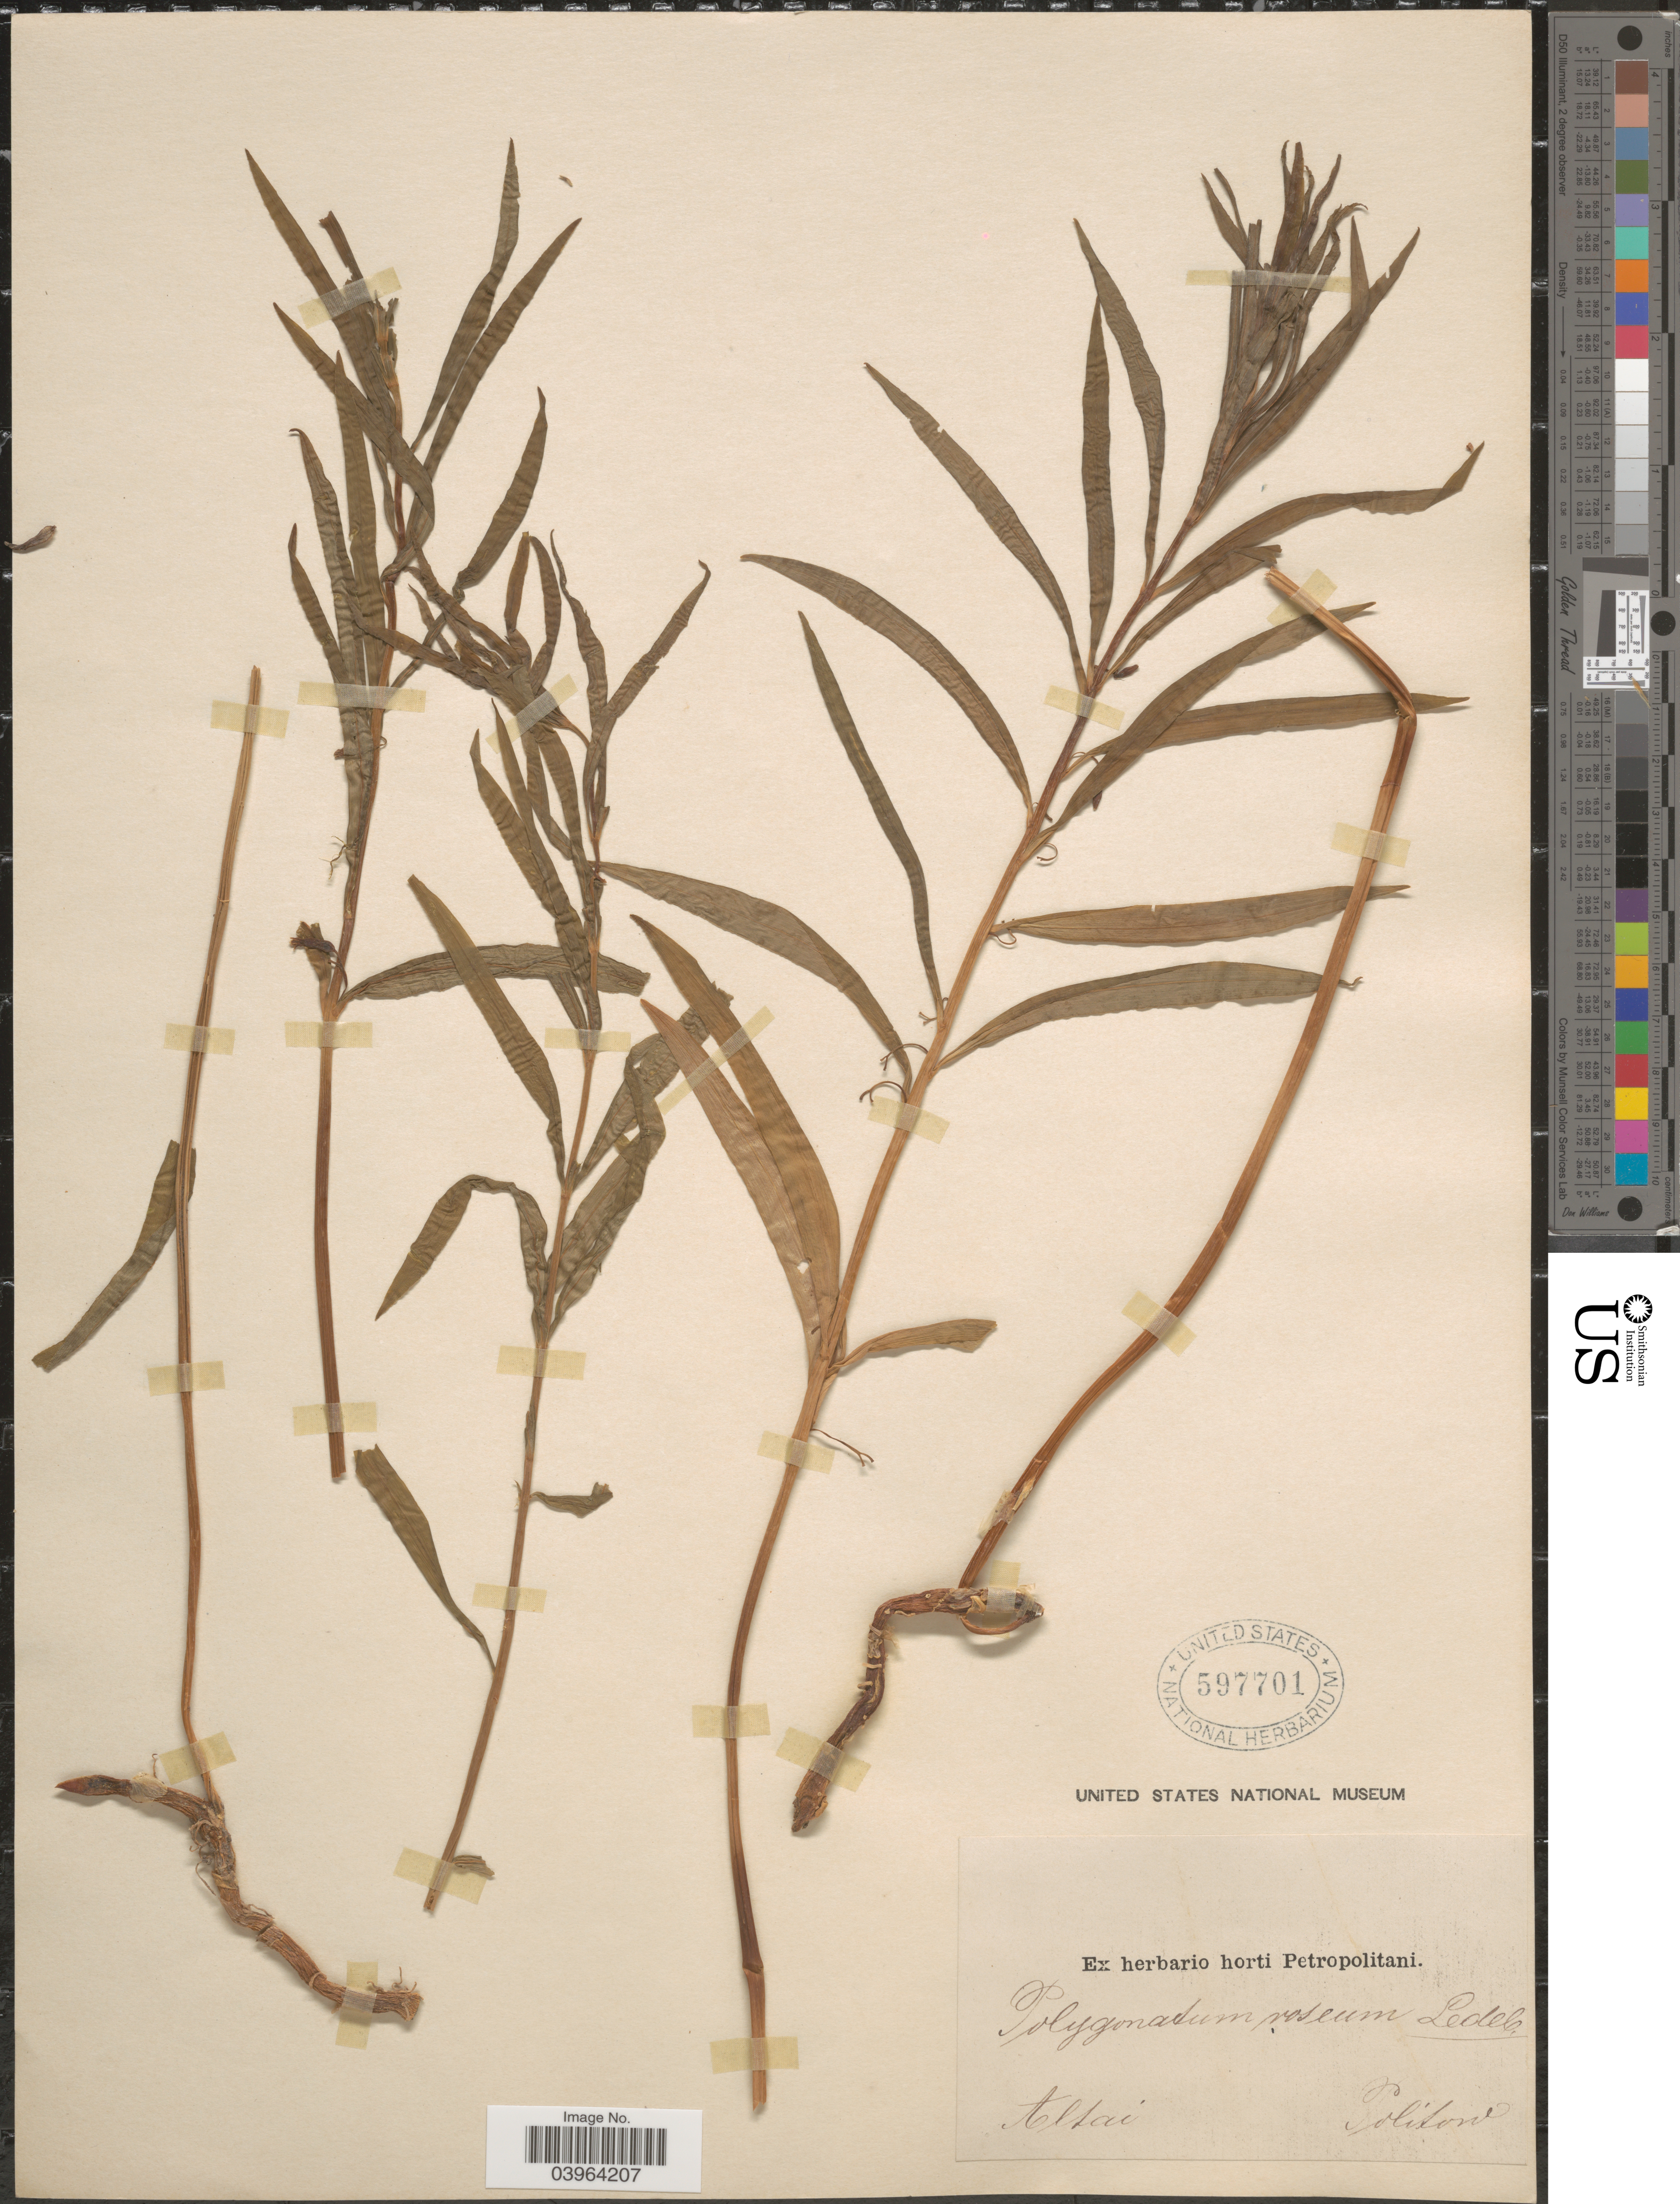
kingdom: Plantae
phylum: Tracheophyta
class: Liliopsida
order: Asparagales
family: Asparagaceae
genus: Polygonatum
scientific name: Polygonatum roseum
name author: (Ledeb.) Kunth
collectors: -. Politow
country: Russian Federation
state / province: Altai Republic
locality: Altai.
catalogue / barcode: US 597701